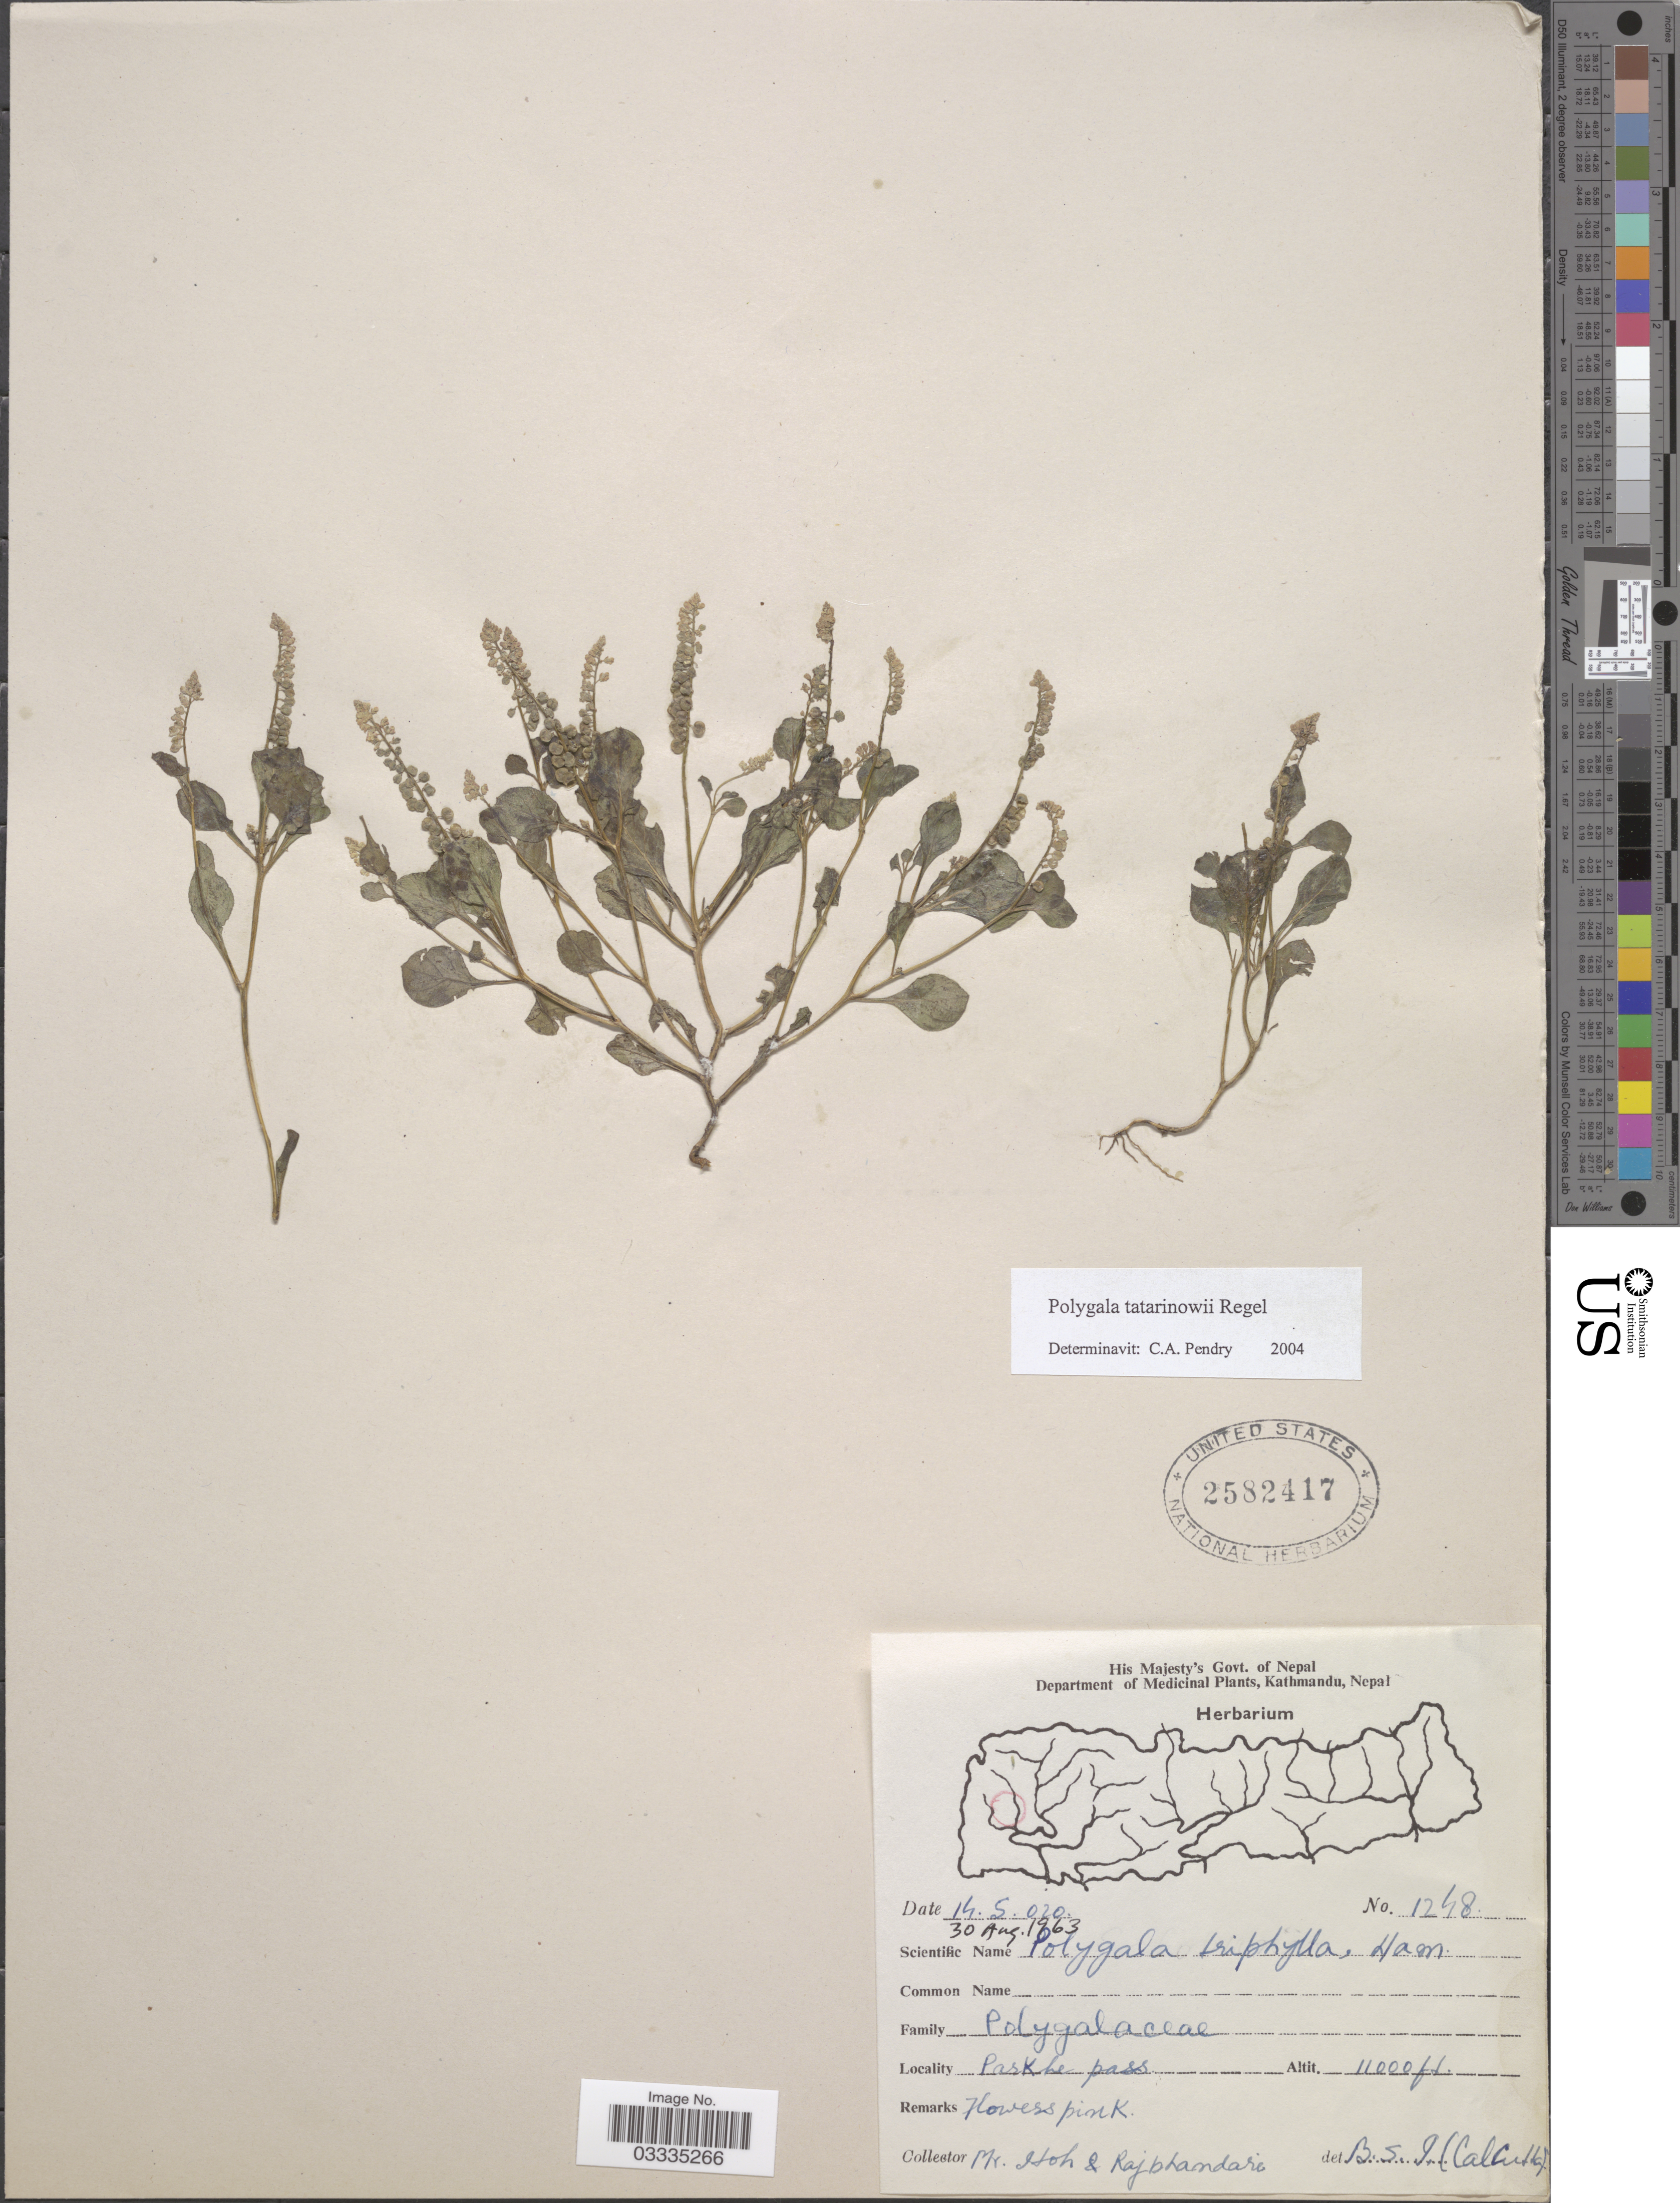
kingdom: Plantae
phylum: Tracheophyta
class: Magnoliopsida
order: Fabales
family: Polygalaceae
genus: Polygala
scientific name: Polygala tatarinowii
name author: Regel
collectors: -. Itoh & Rajbhandari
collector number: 1248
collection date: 1963-08-30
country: Nepal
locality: Park Le Pass.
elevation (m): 3353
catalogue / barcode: US 2582417